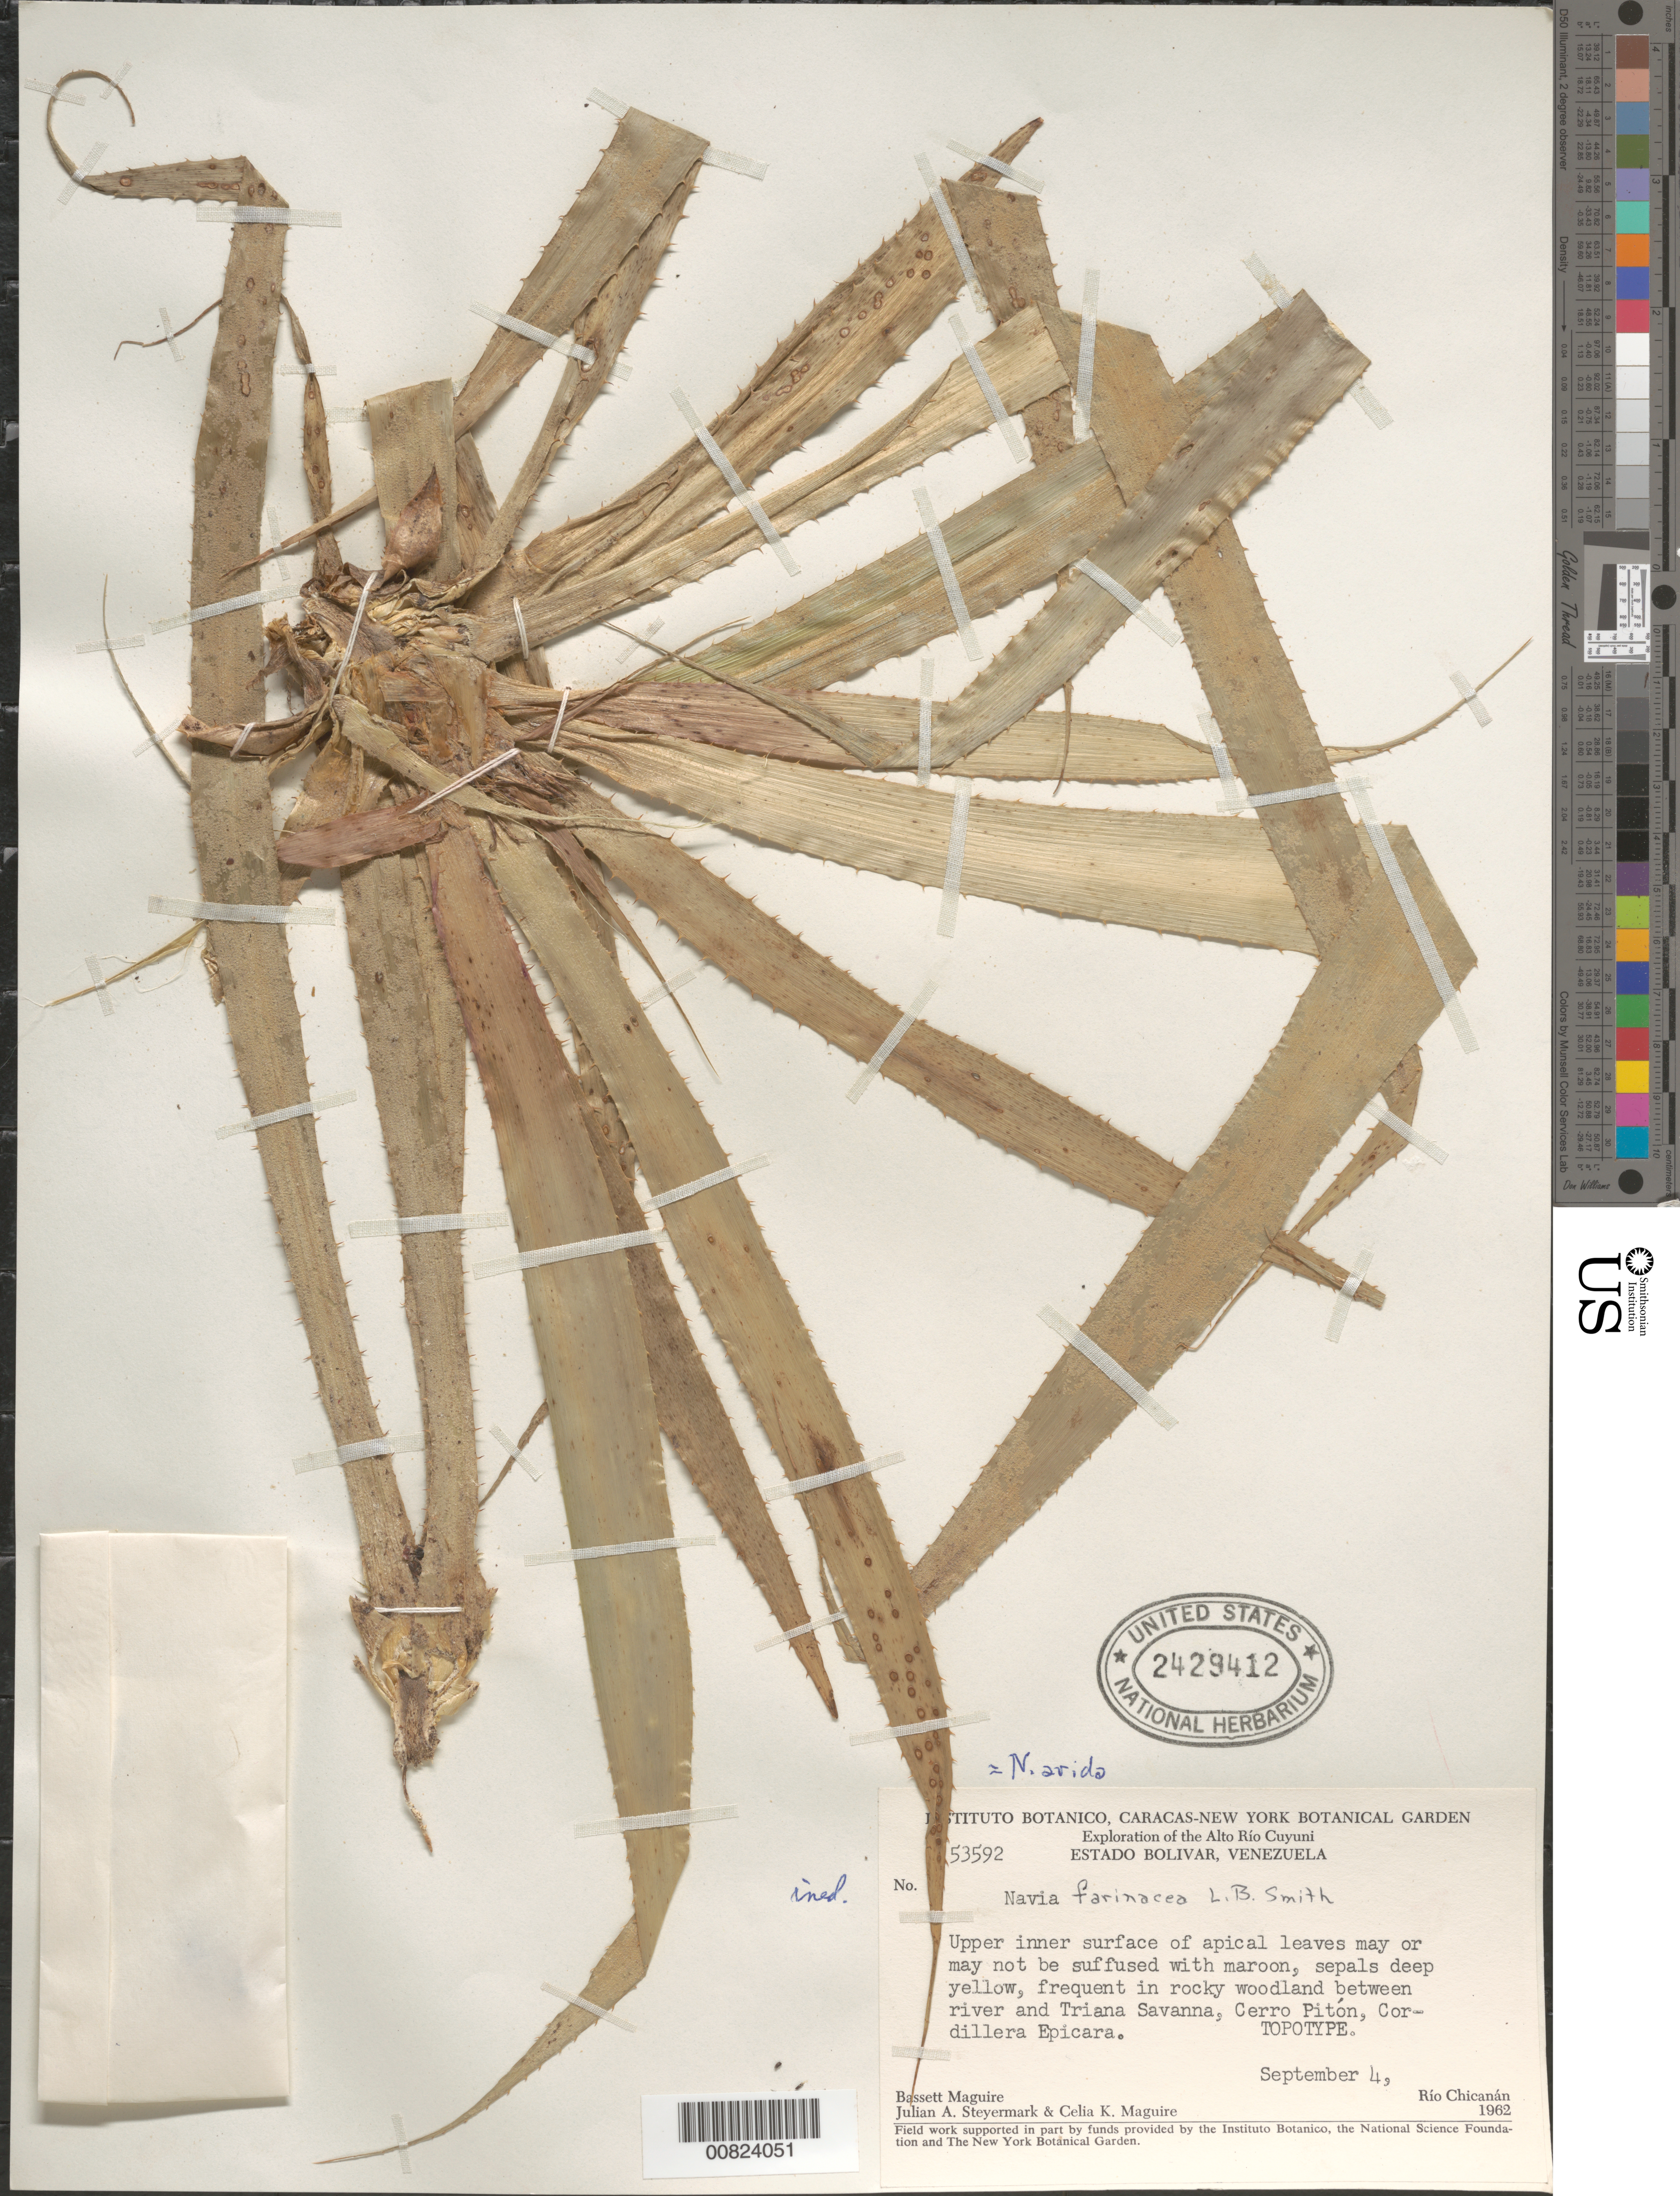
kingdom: Plantae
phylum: Tracheophyta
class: Liliopsida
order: Poales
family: Bromeliaceae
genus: Navia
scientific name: Navia arida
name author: L.B. Sm. & Steyerm.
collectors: B. Maguire, J. Steyermark & C. K. Maguire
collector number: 53592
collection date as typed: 4-Sep-62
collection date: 1962-09-04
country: Venezuela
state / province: Bolívar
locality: Alto Río Cuyuni, Cerro Pitón, Cordillera Epicara, Triana Savanna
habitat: Rocky woodland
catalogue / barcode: US 2429412